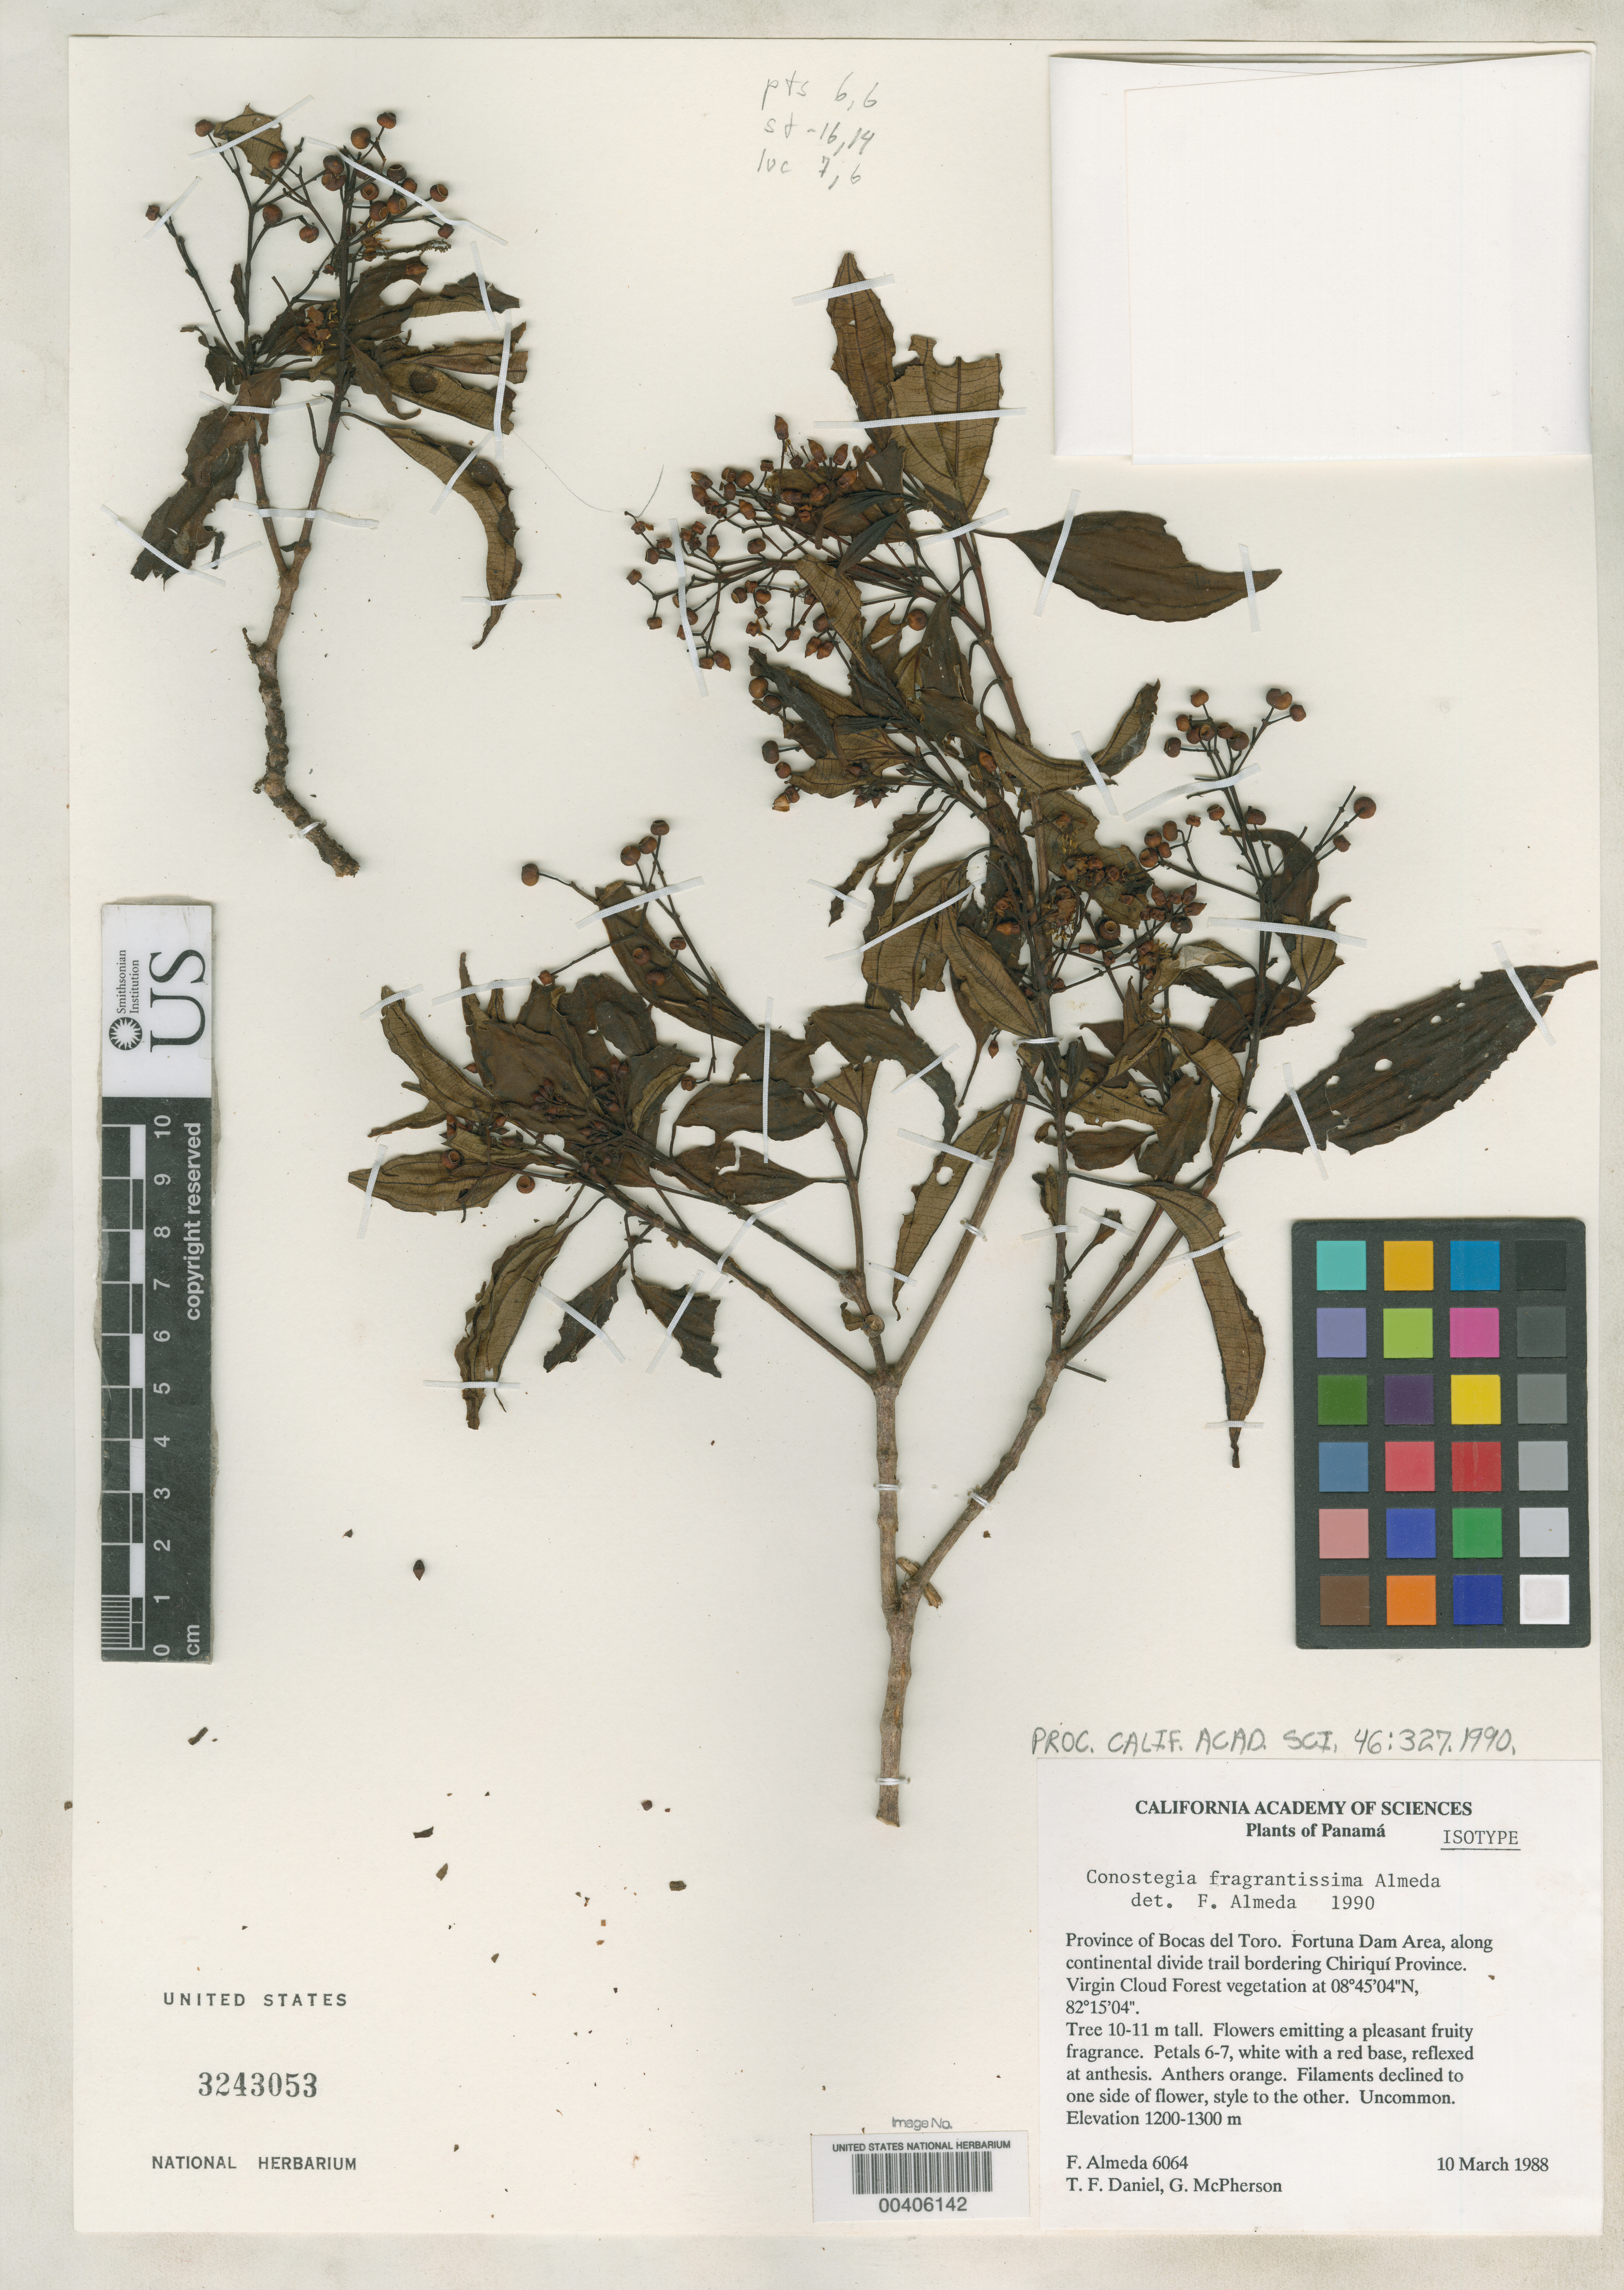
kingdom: Plantae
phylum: Tracheophyta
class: Magnoliopsida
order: Myrtales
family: Melastomataceae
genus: Conostegia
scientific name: Conostegia fragantissima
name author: Almeda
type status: Isotype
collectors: F. Almeda, T. F. Daniel & G. D. McPherson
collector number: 6064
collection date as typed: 10 Mar 1988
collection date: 1988-03-10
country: Panama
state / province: Bocas del Toro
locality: Fortuna Dam area, along Continental Divide Trail bordering Chiriqui Province.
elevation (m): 1200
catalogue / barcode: US 3243053